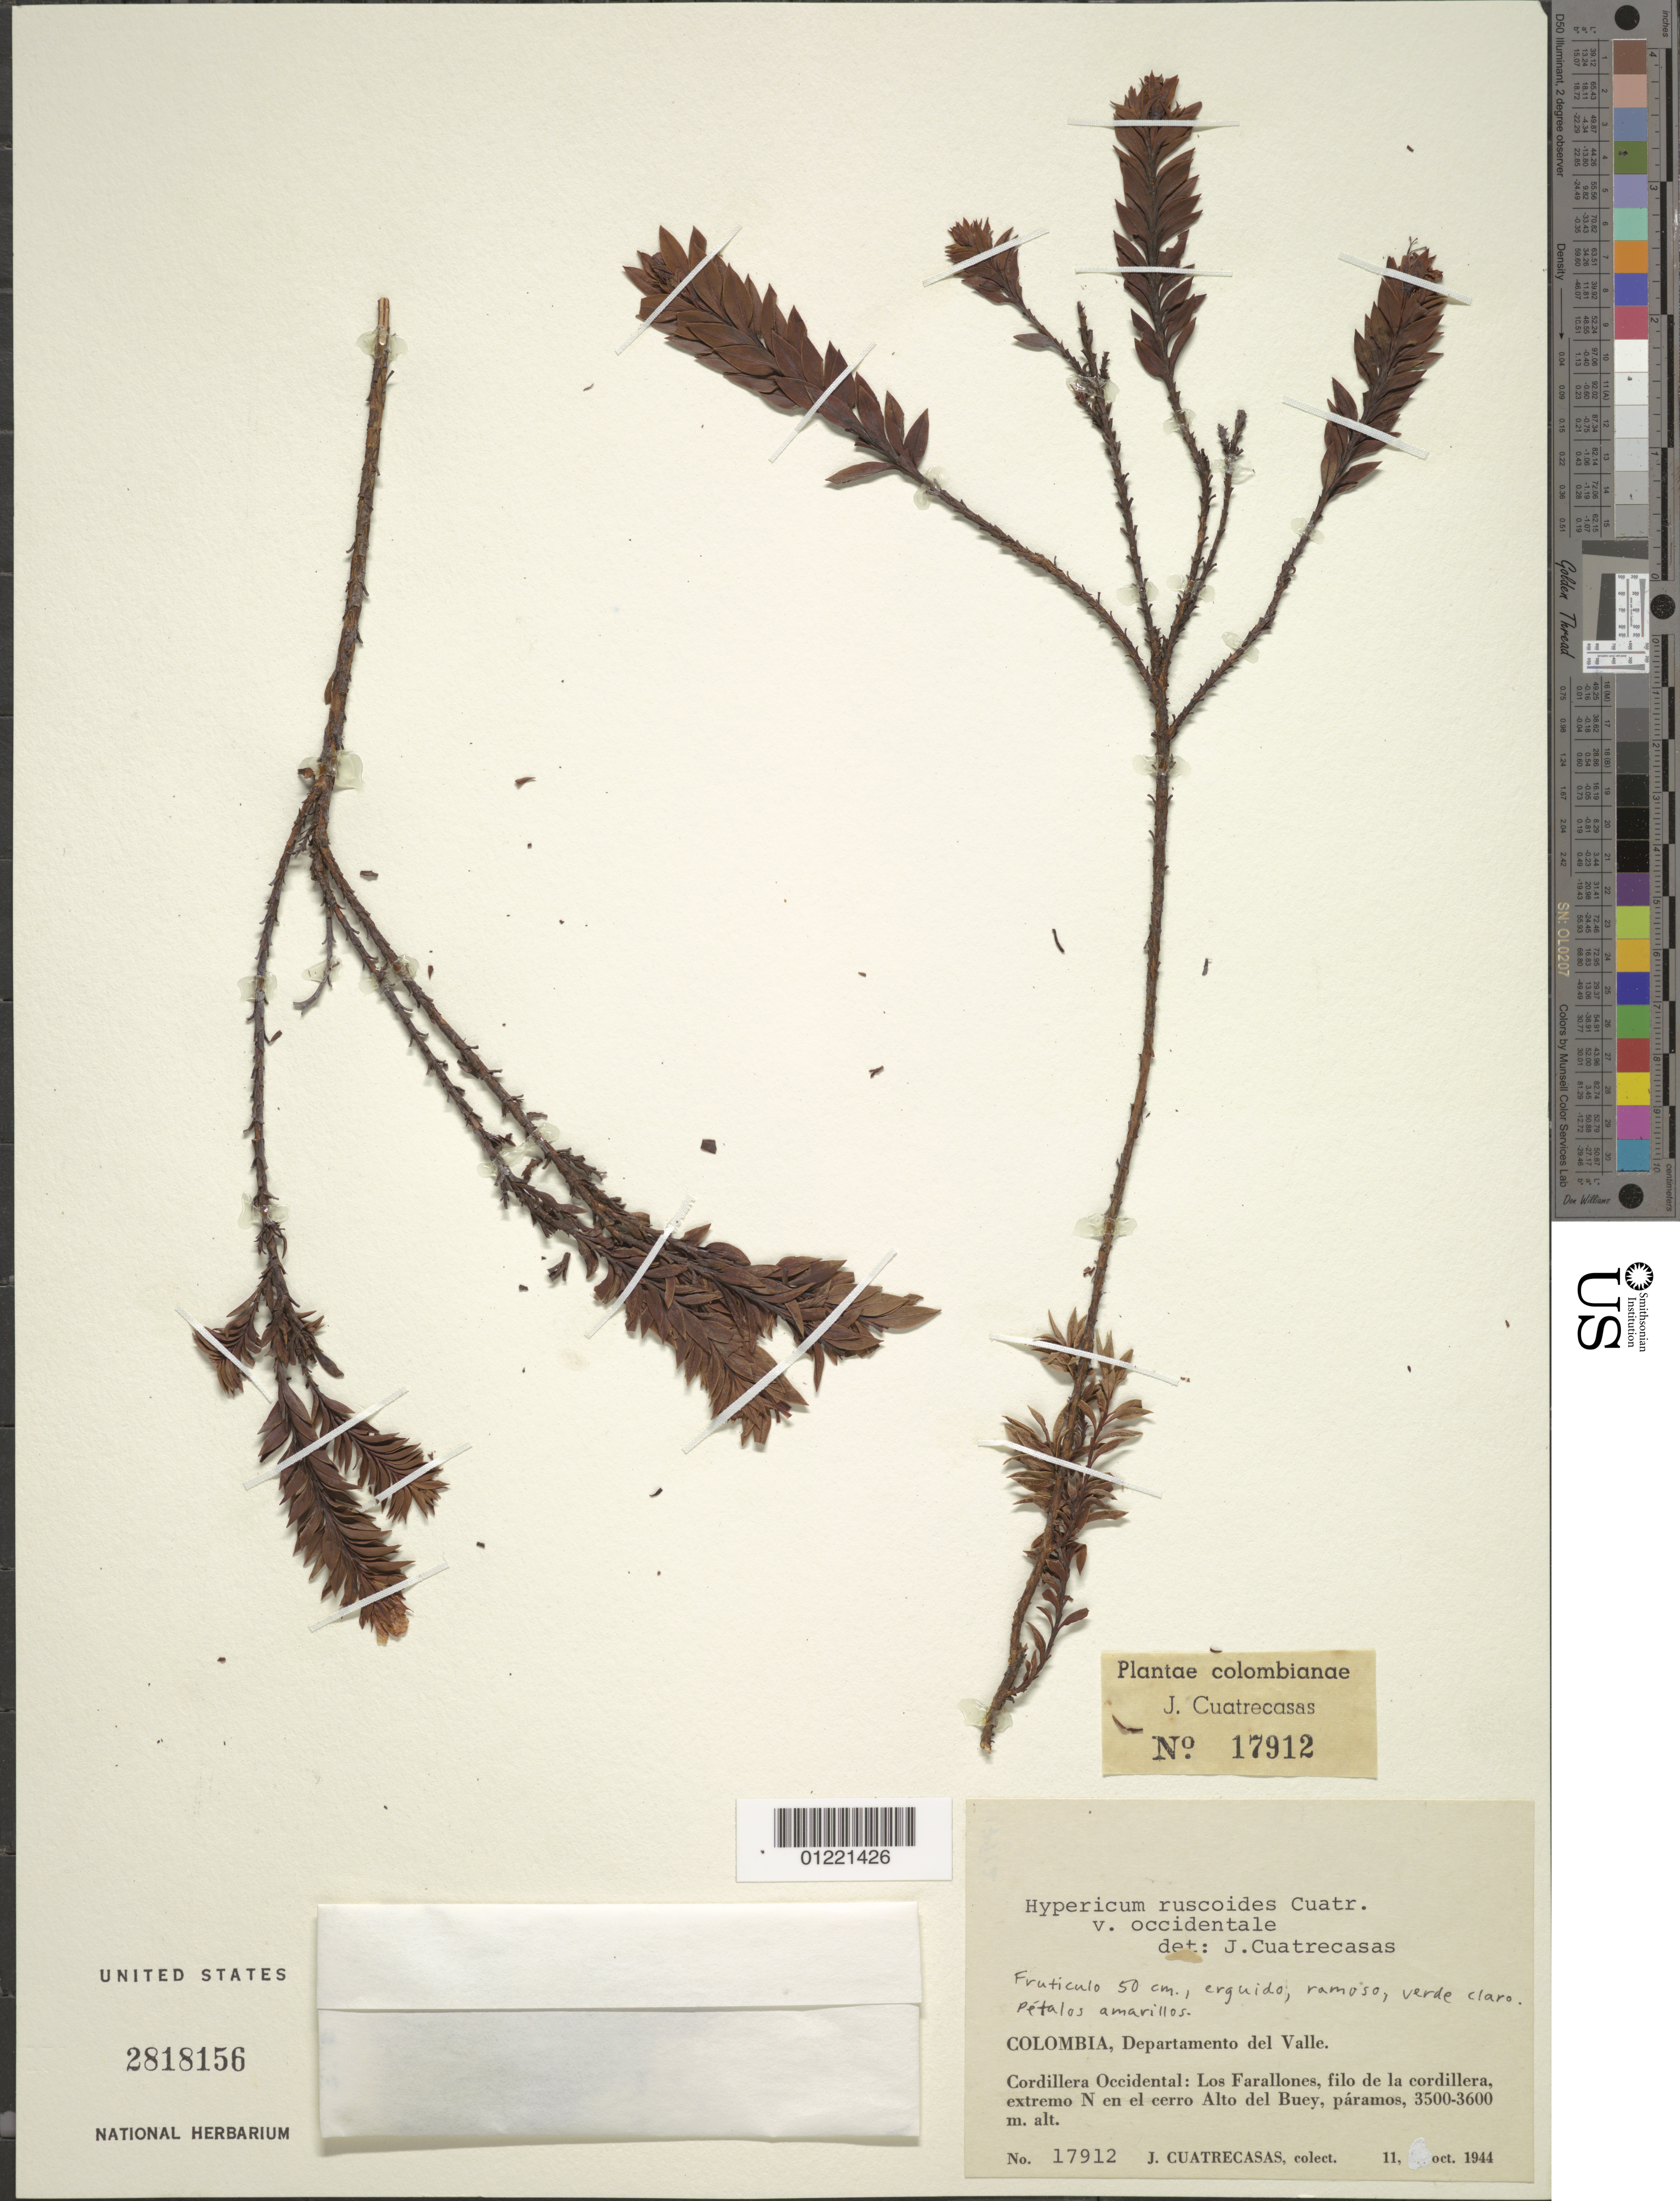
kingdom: Plantae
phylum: Tracheophyta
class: Magnoliopsida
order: Malpighiales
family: Hypericaceae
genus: Hypericum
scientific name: Hypericum ruscoides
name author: Cuatrec.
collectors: J. Cuatrecasas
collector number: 17912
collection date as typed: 11 Oct 1944 to 12 Oct 1944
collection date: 1944-10-11/1944-10-12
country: Colombia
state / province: Valle del Cauca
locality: Cordillera Occidental: Los Farallones, Filo de la Cordillera, extremo N en el Cerro Alto del Buey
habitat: paramos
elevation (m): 3500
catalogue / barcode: US 2818156